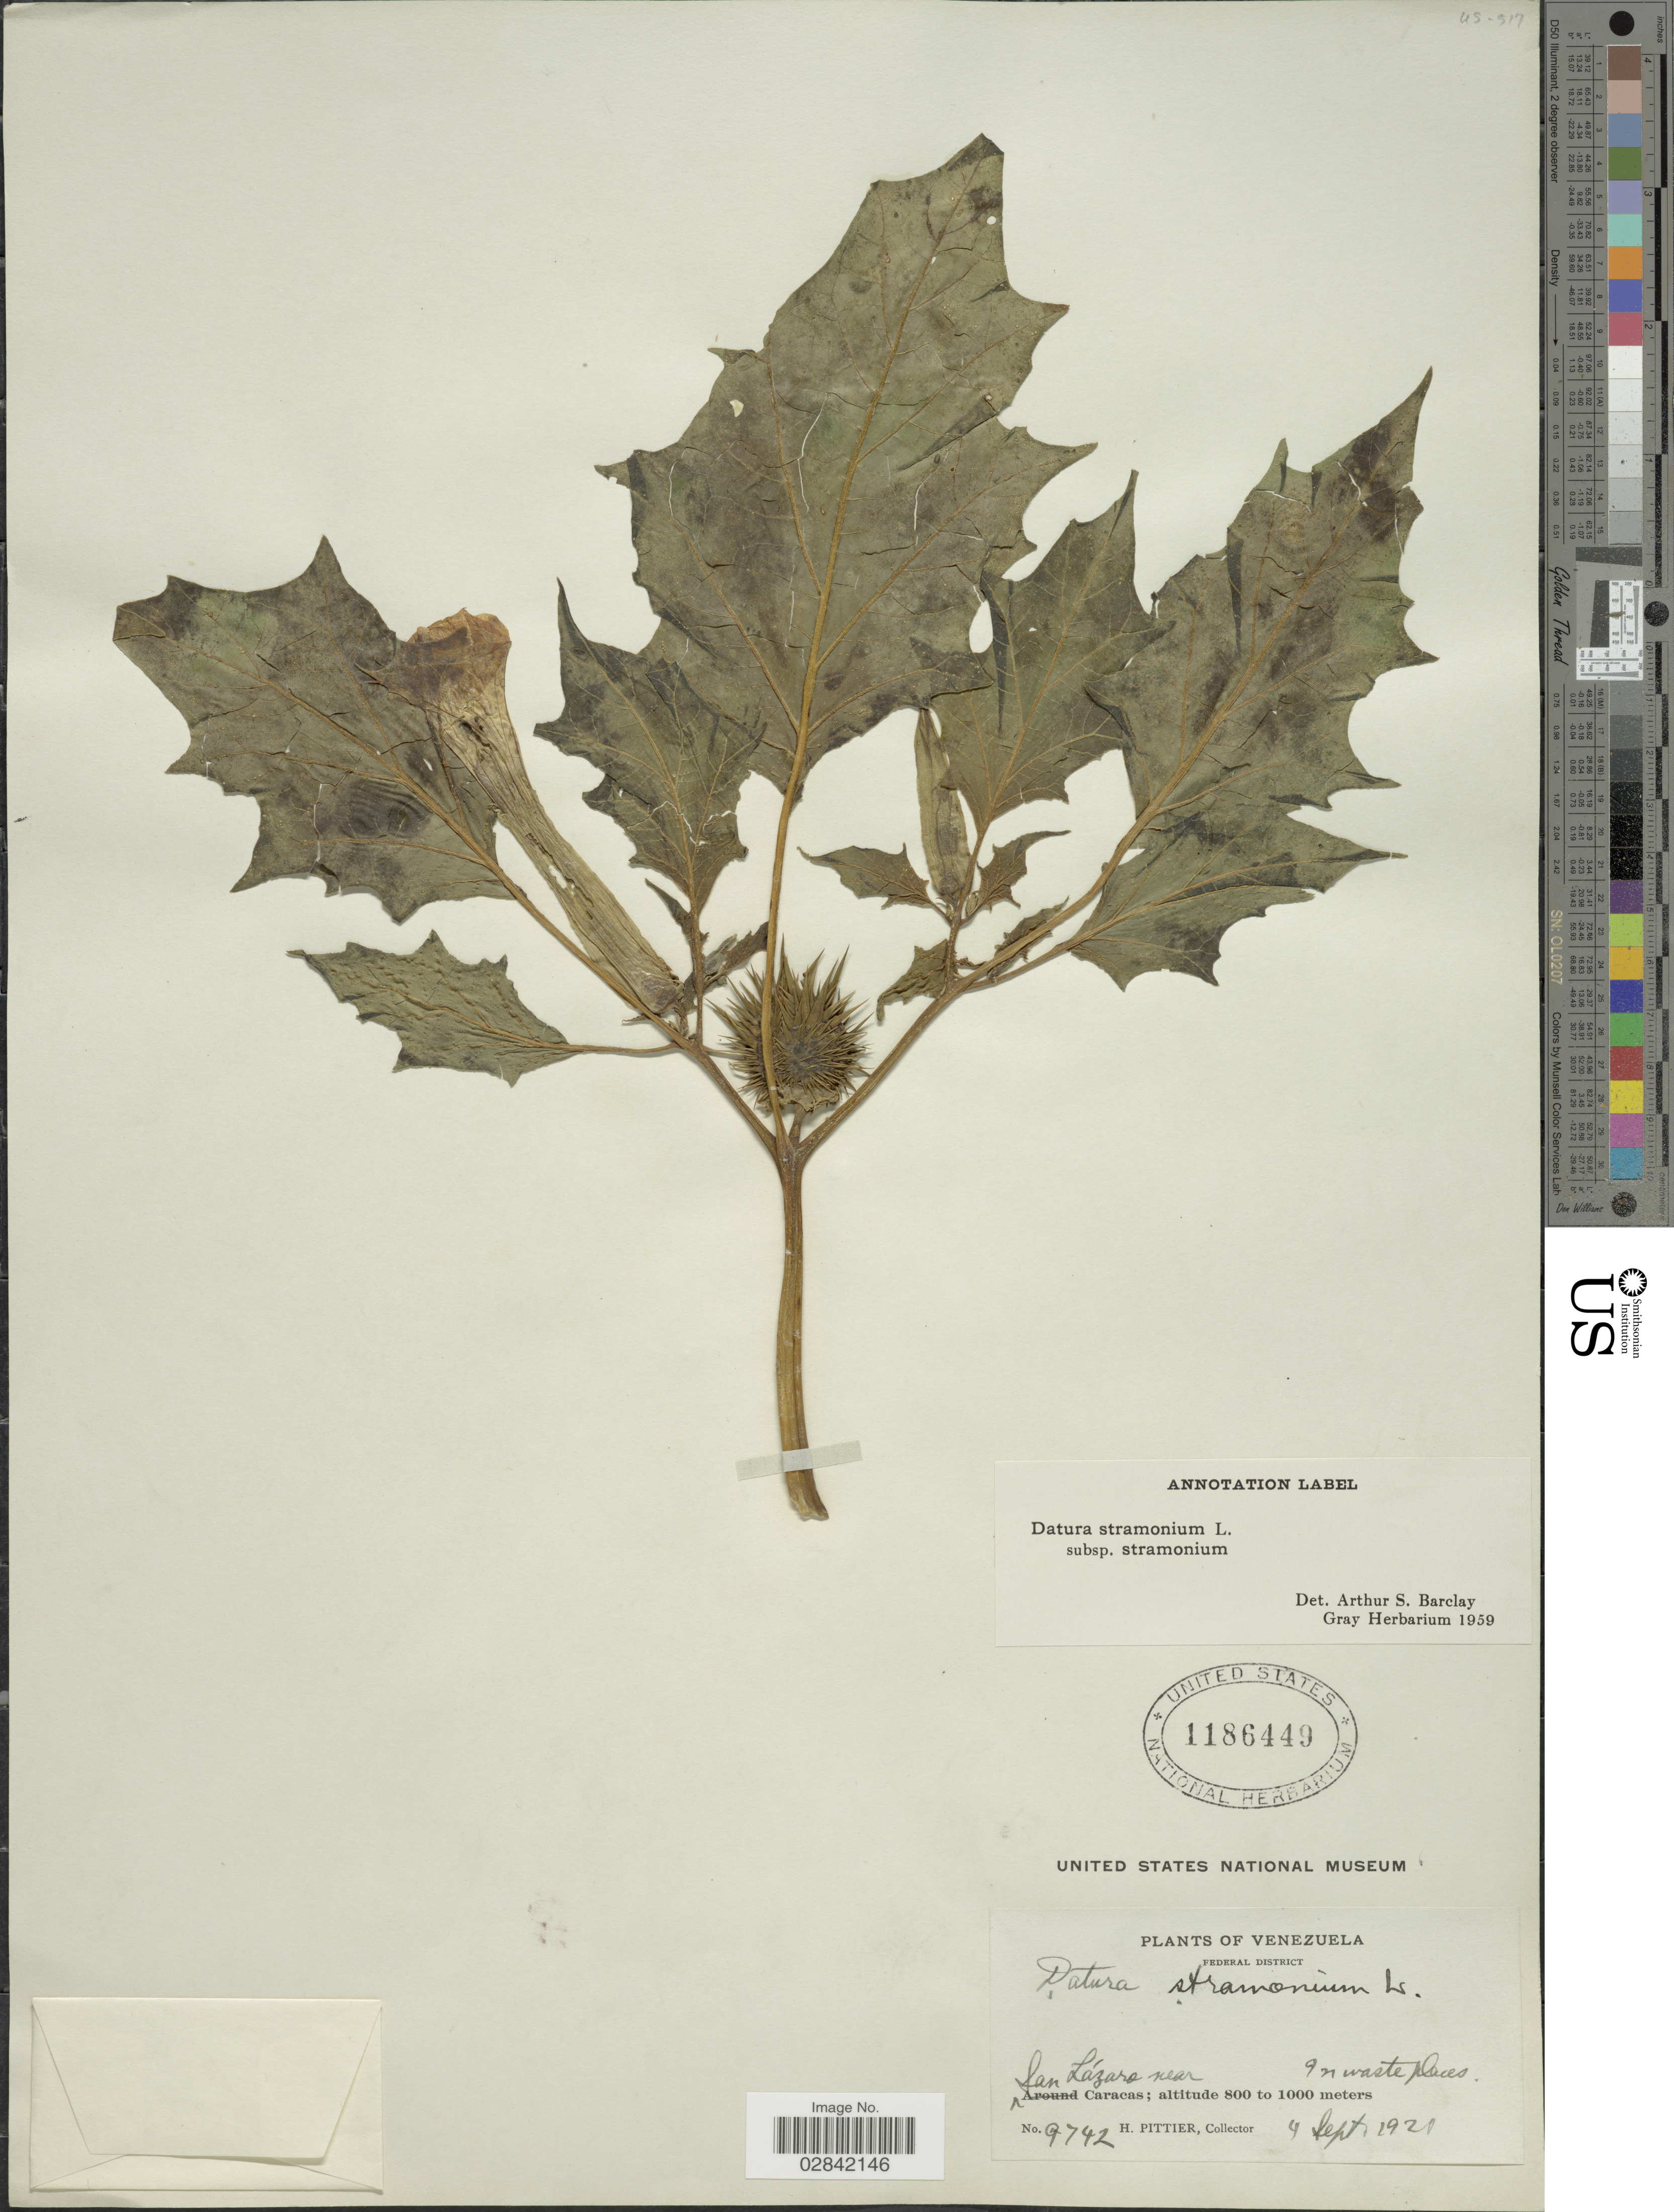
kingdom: Plantae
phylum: Tracheophyta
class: Magnoliopsida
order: Solanales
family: Solanaceae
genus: Datura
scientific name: Datura stramonium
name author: L.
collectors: H. F. Pittier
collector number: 9742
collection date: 1921-09-04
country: Venezuela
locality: Federal District, San Lázaro near Caracas, In waste places.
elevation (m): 800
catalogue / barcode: US 1186449